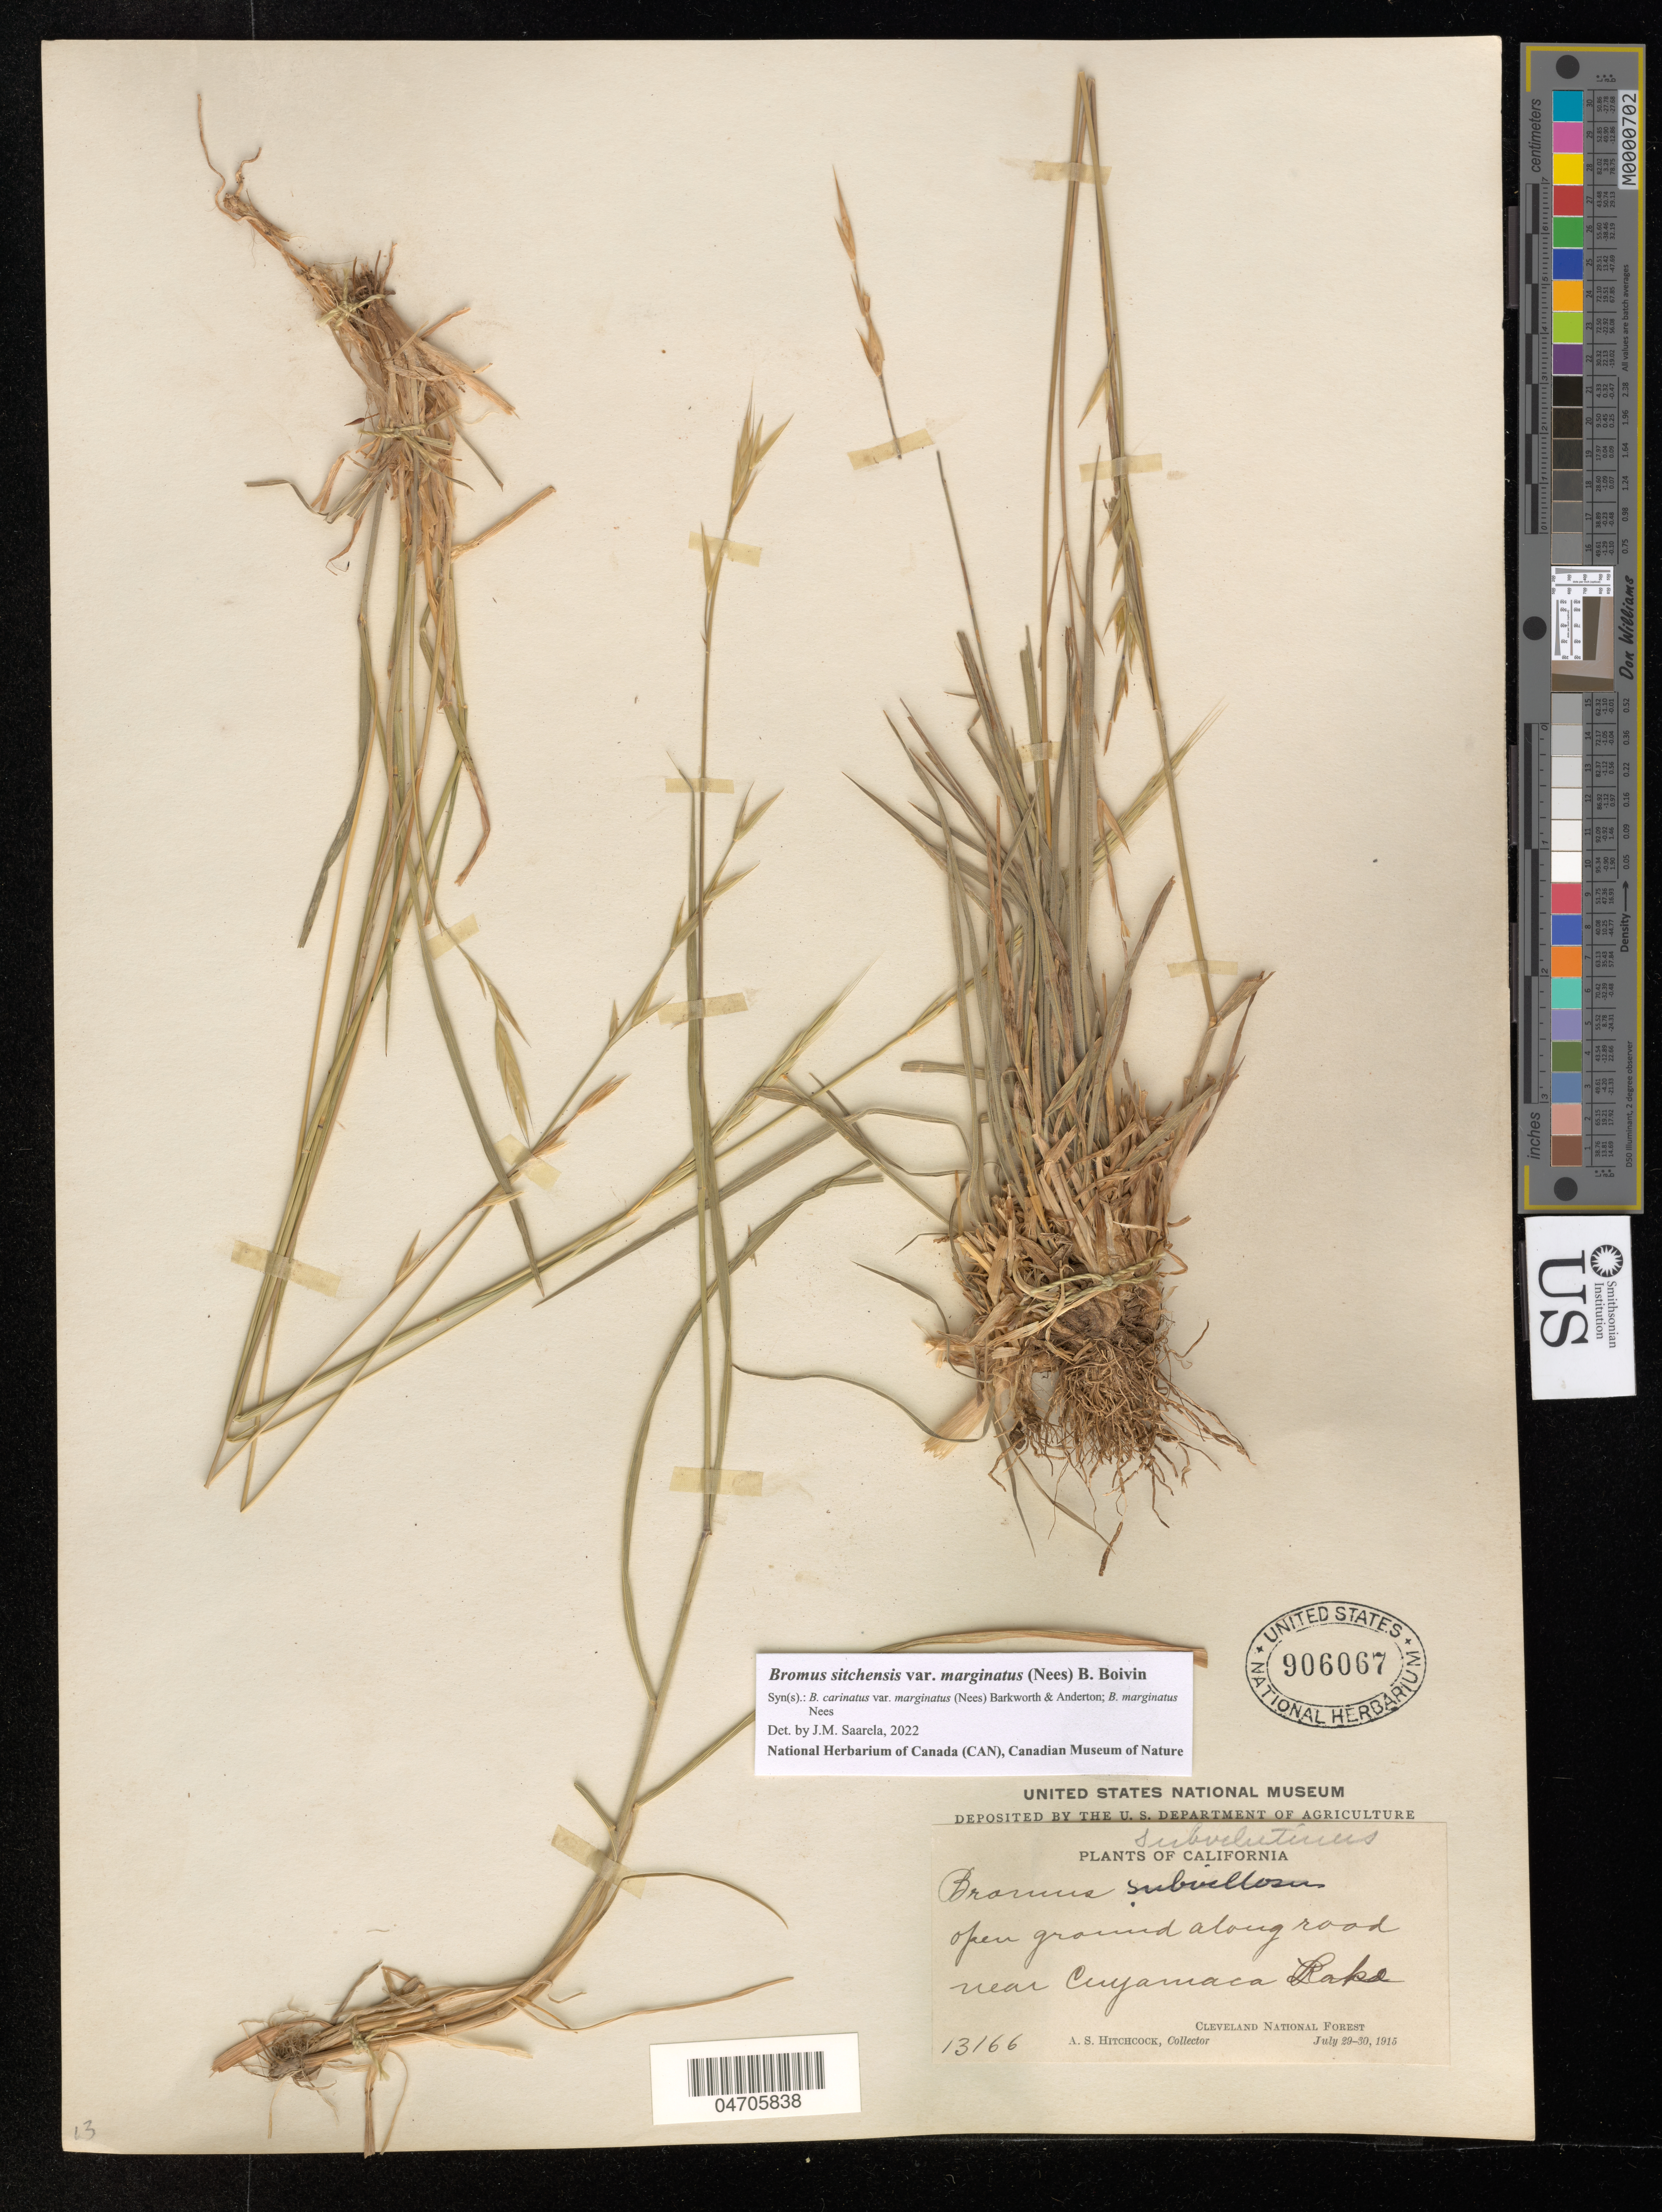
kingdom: Plantae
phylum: Tracheophyta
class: Liliopsida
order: Poales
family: Poaceae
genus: Bromus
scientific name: Bromus sitchensis var. polyanthus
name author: (Scribn. ex Shear) R.E. Brainerd & Otting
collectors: A. Hitchcock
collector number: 13166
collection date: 1915-07-29/1915-07-30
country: United States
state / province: California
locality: Open ground along road near Cuyamaca Lake. Cleveland National Forest.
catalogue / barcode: US 906067